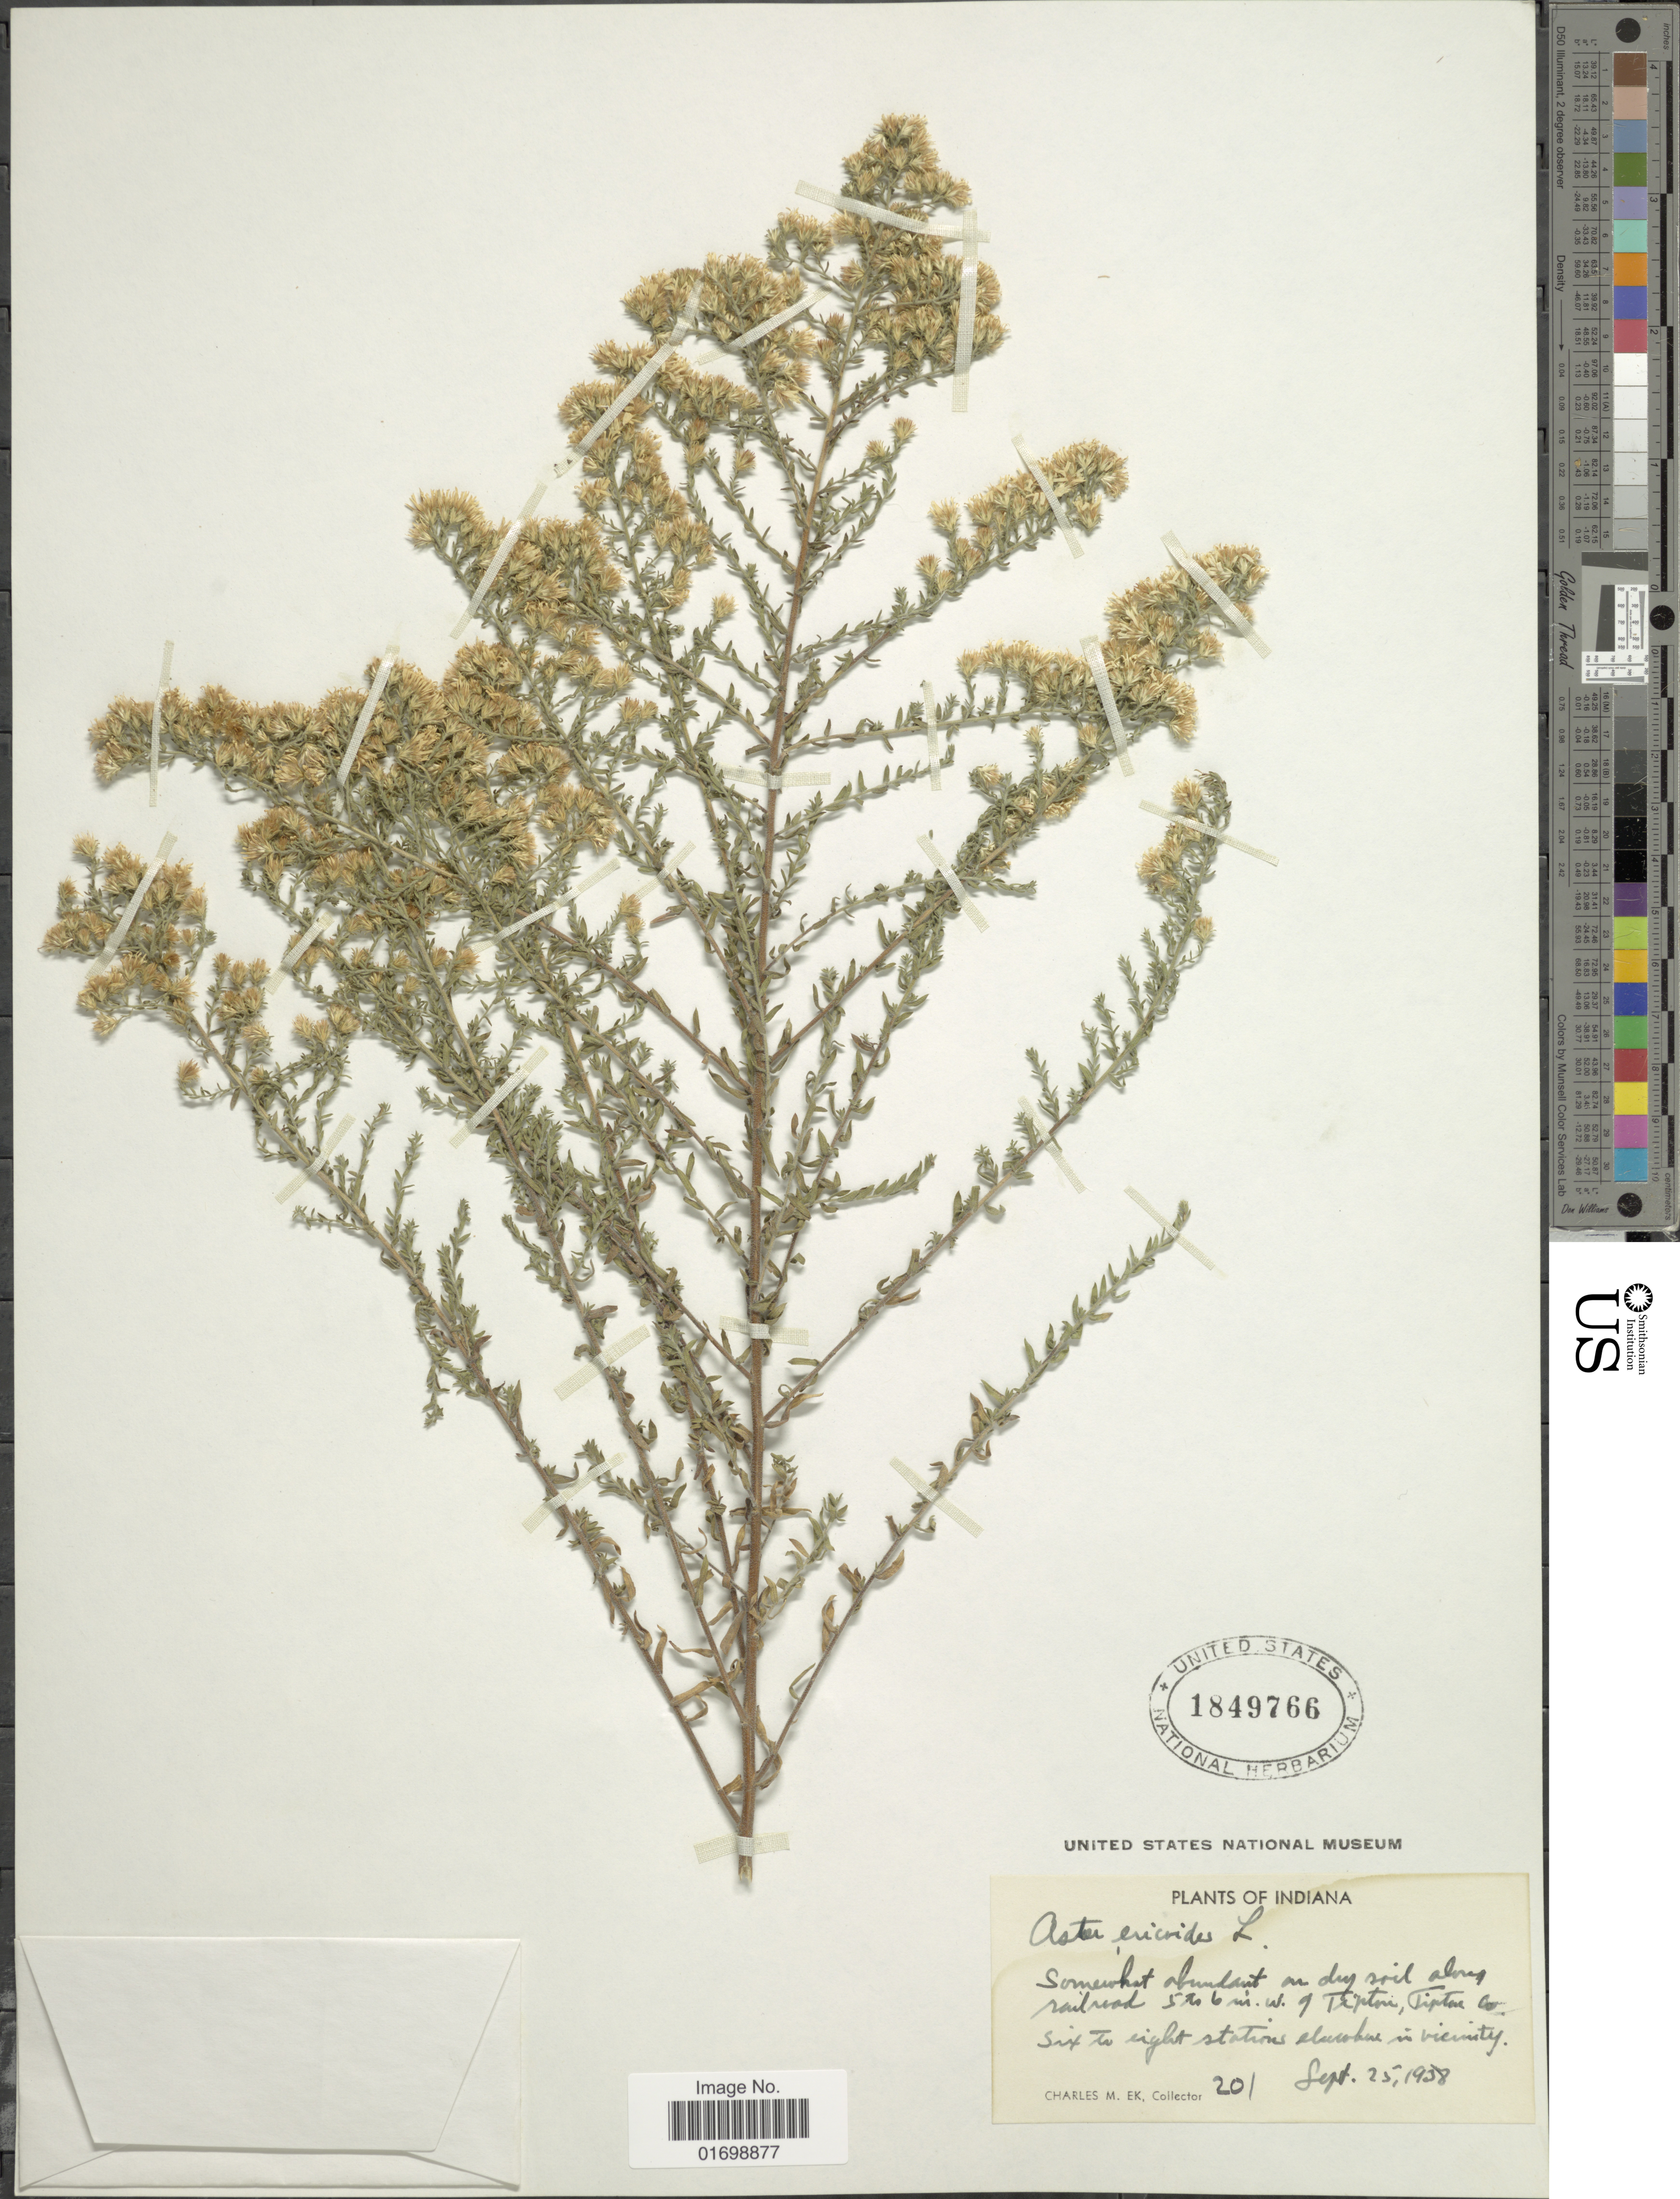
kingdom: Plantae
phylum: Tracheophyta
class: Magnoliopsida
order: Asterales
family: Asteraceae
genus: Symphyotrichum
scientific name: Symphyotrichum ericoides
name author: (L.) G.L. Nesom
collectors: C. Ek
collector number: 201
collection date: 1938-09-25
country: United States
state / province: Indiana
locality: Along railroad 5 to 6 mi. w. of Tipton, Tipton Co., six to eight stations elsewhere in vicinity.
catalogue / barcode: US 1849766